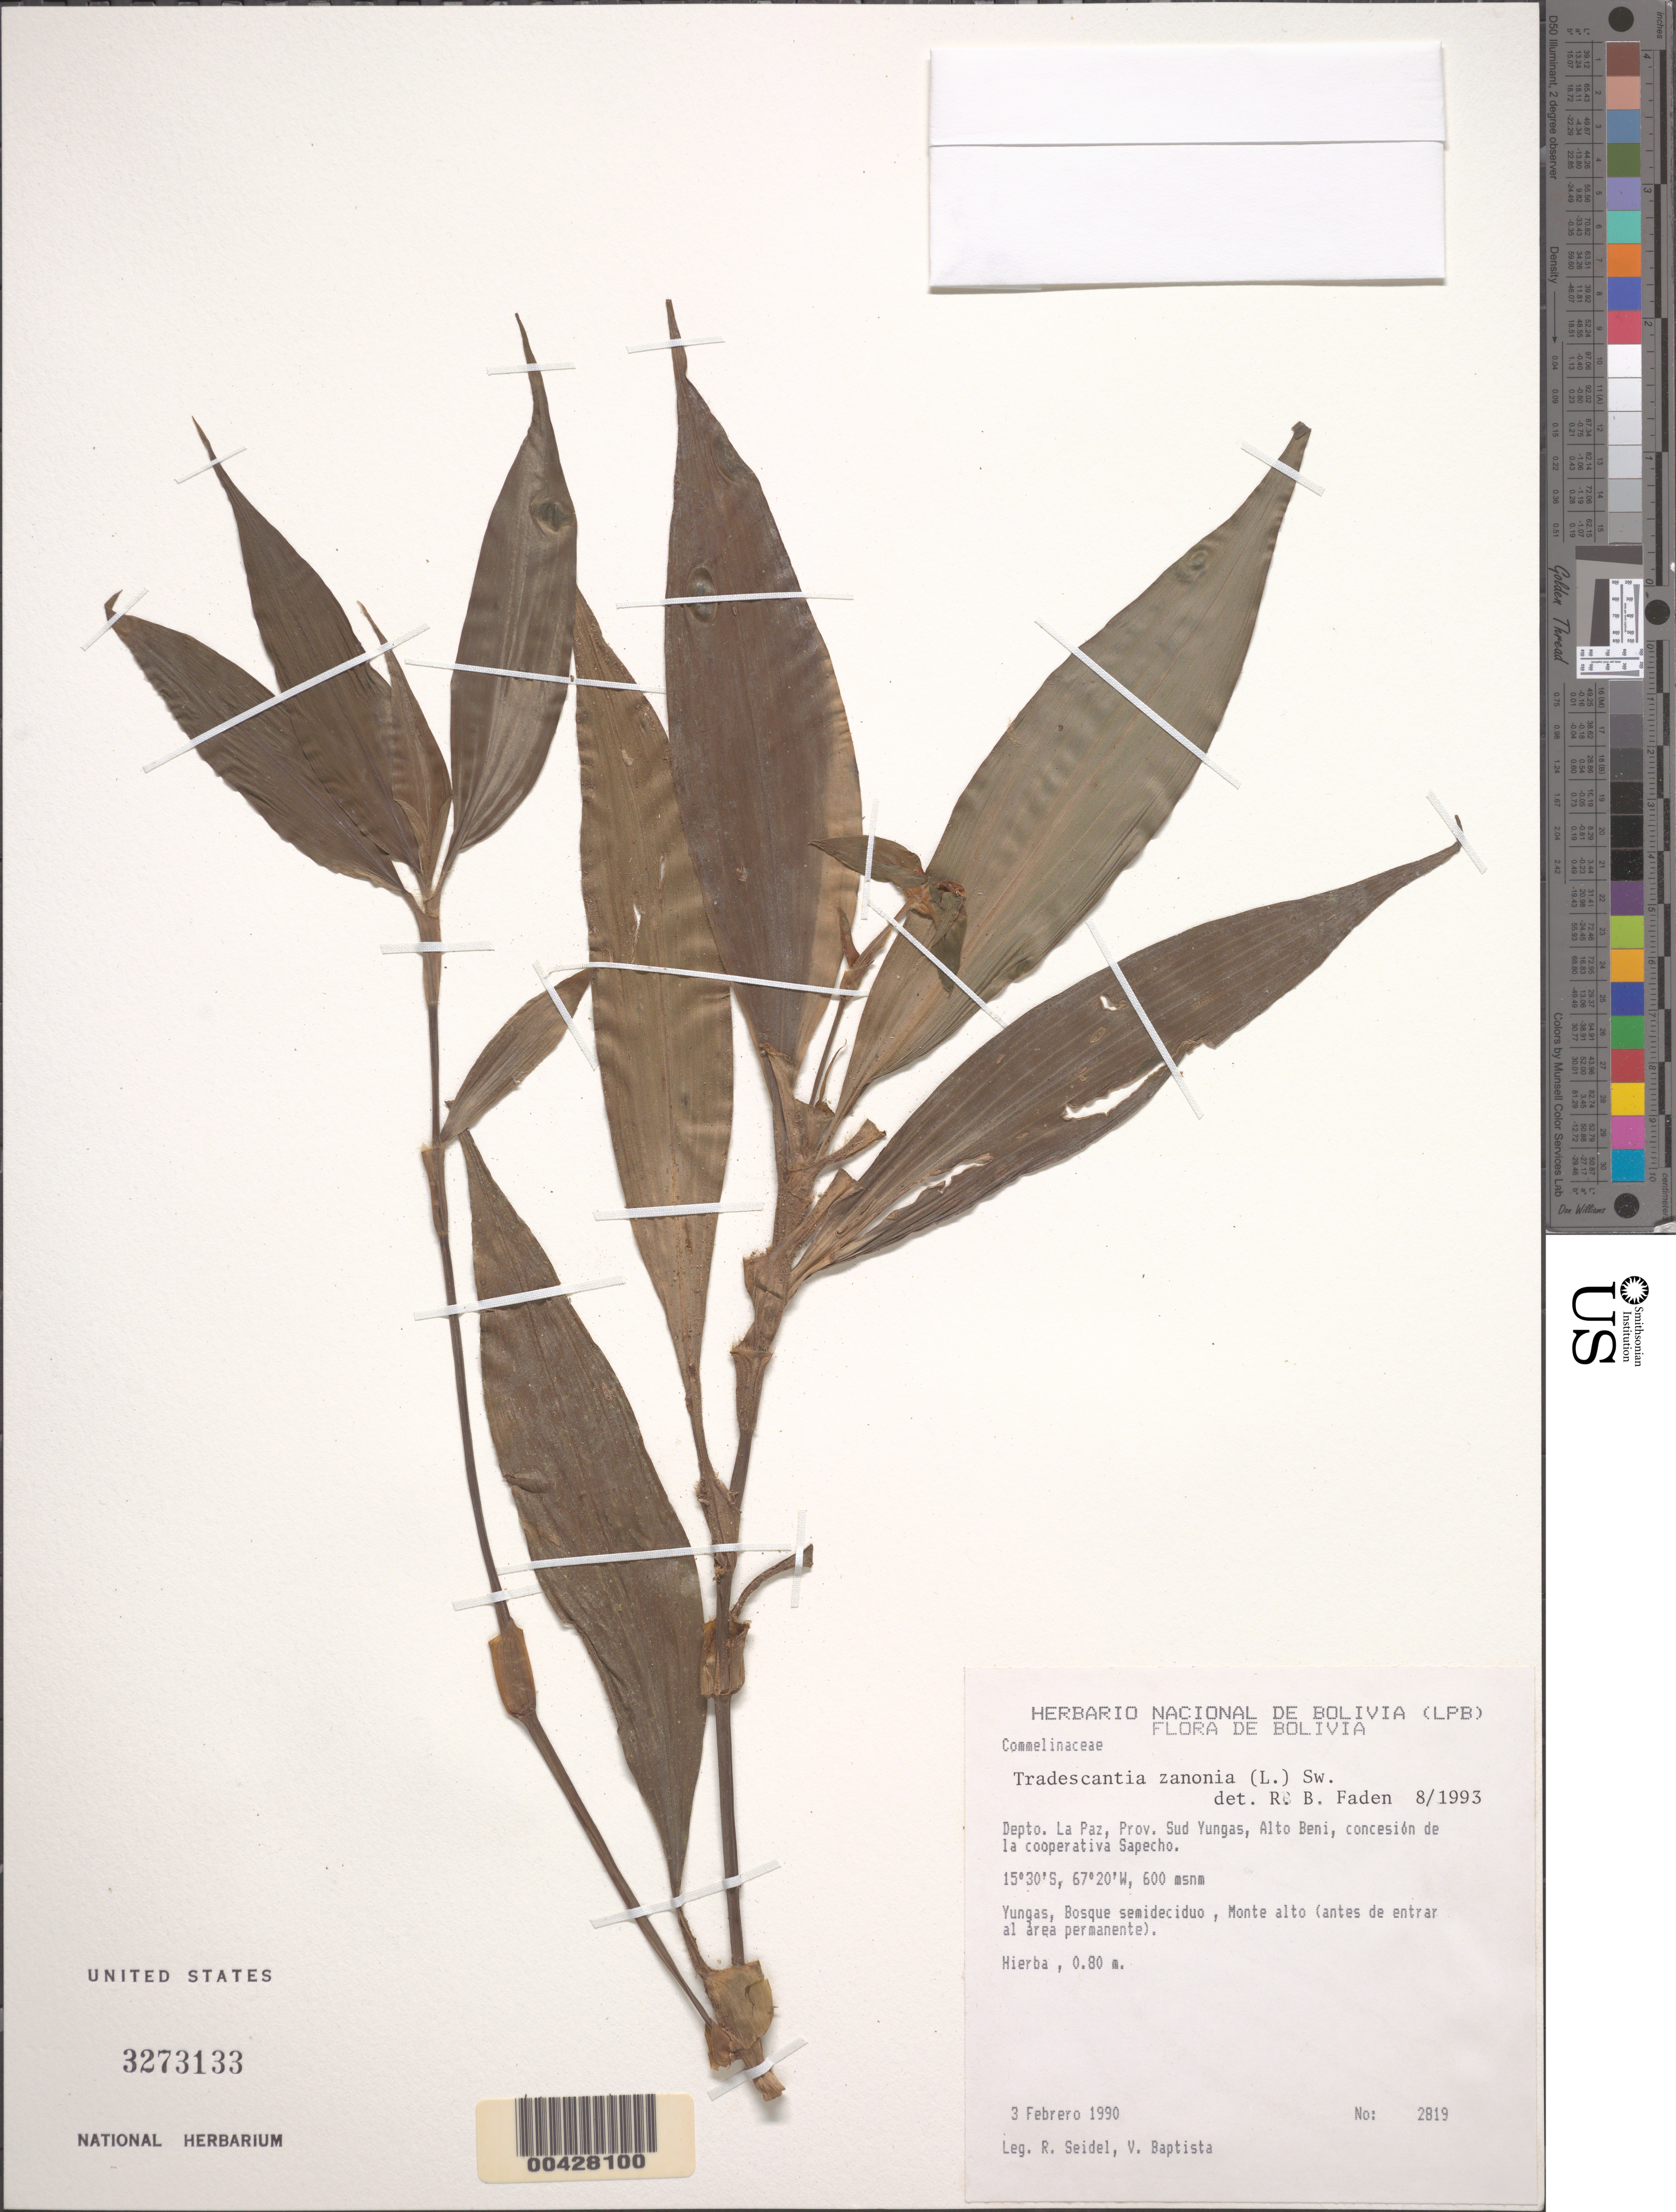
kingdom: Plantae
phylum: Tracheophyta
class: Liliopsida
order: Commelinales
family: Commelinaceae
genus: Tradescantia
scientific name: Tradescantia zanonia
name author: (L.) Sw.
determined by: Faden, Robert B., (US), Smithsonian Institution - National Museum of Natural History (UNITED STATES)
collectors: R. Seidel & V. Baptista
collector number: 2819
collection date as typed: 03 Feb 1990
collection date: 1990-02-03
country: Bolivia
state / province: La Paz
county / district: Sud Yungas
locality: Alto Beni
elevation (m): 600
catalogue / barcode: US 3273133